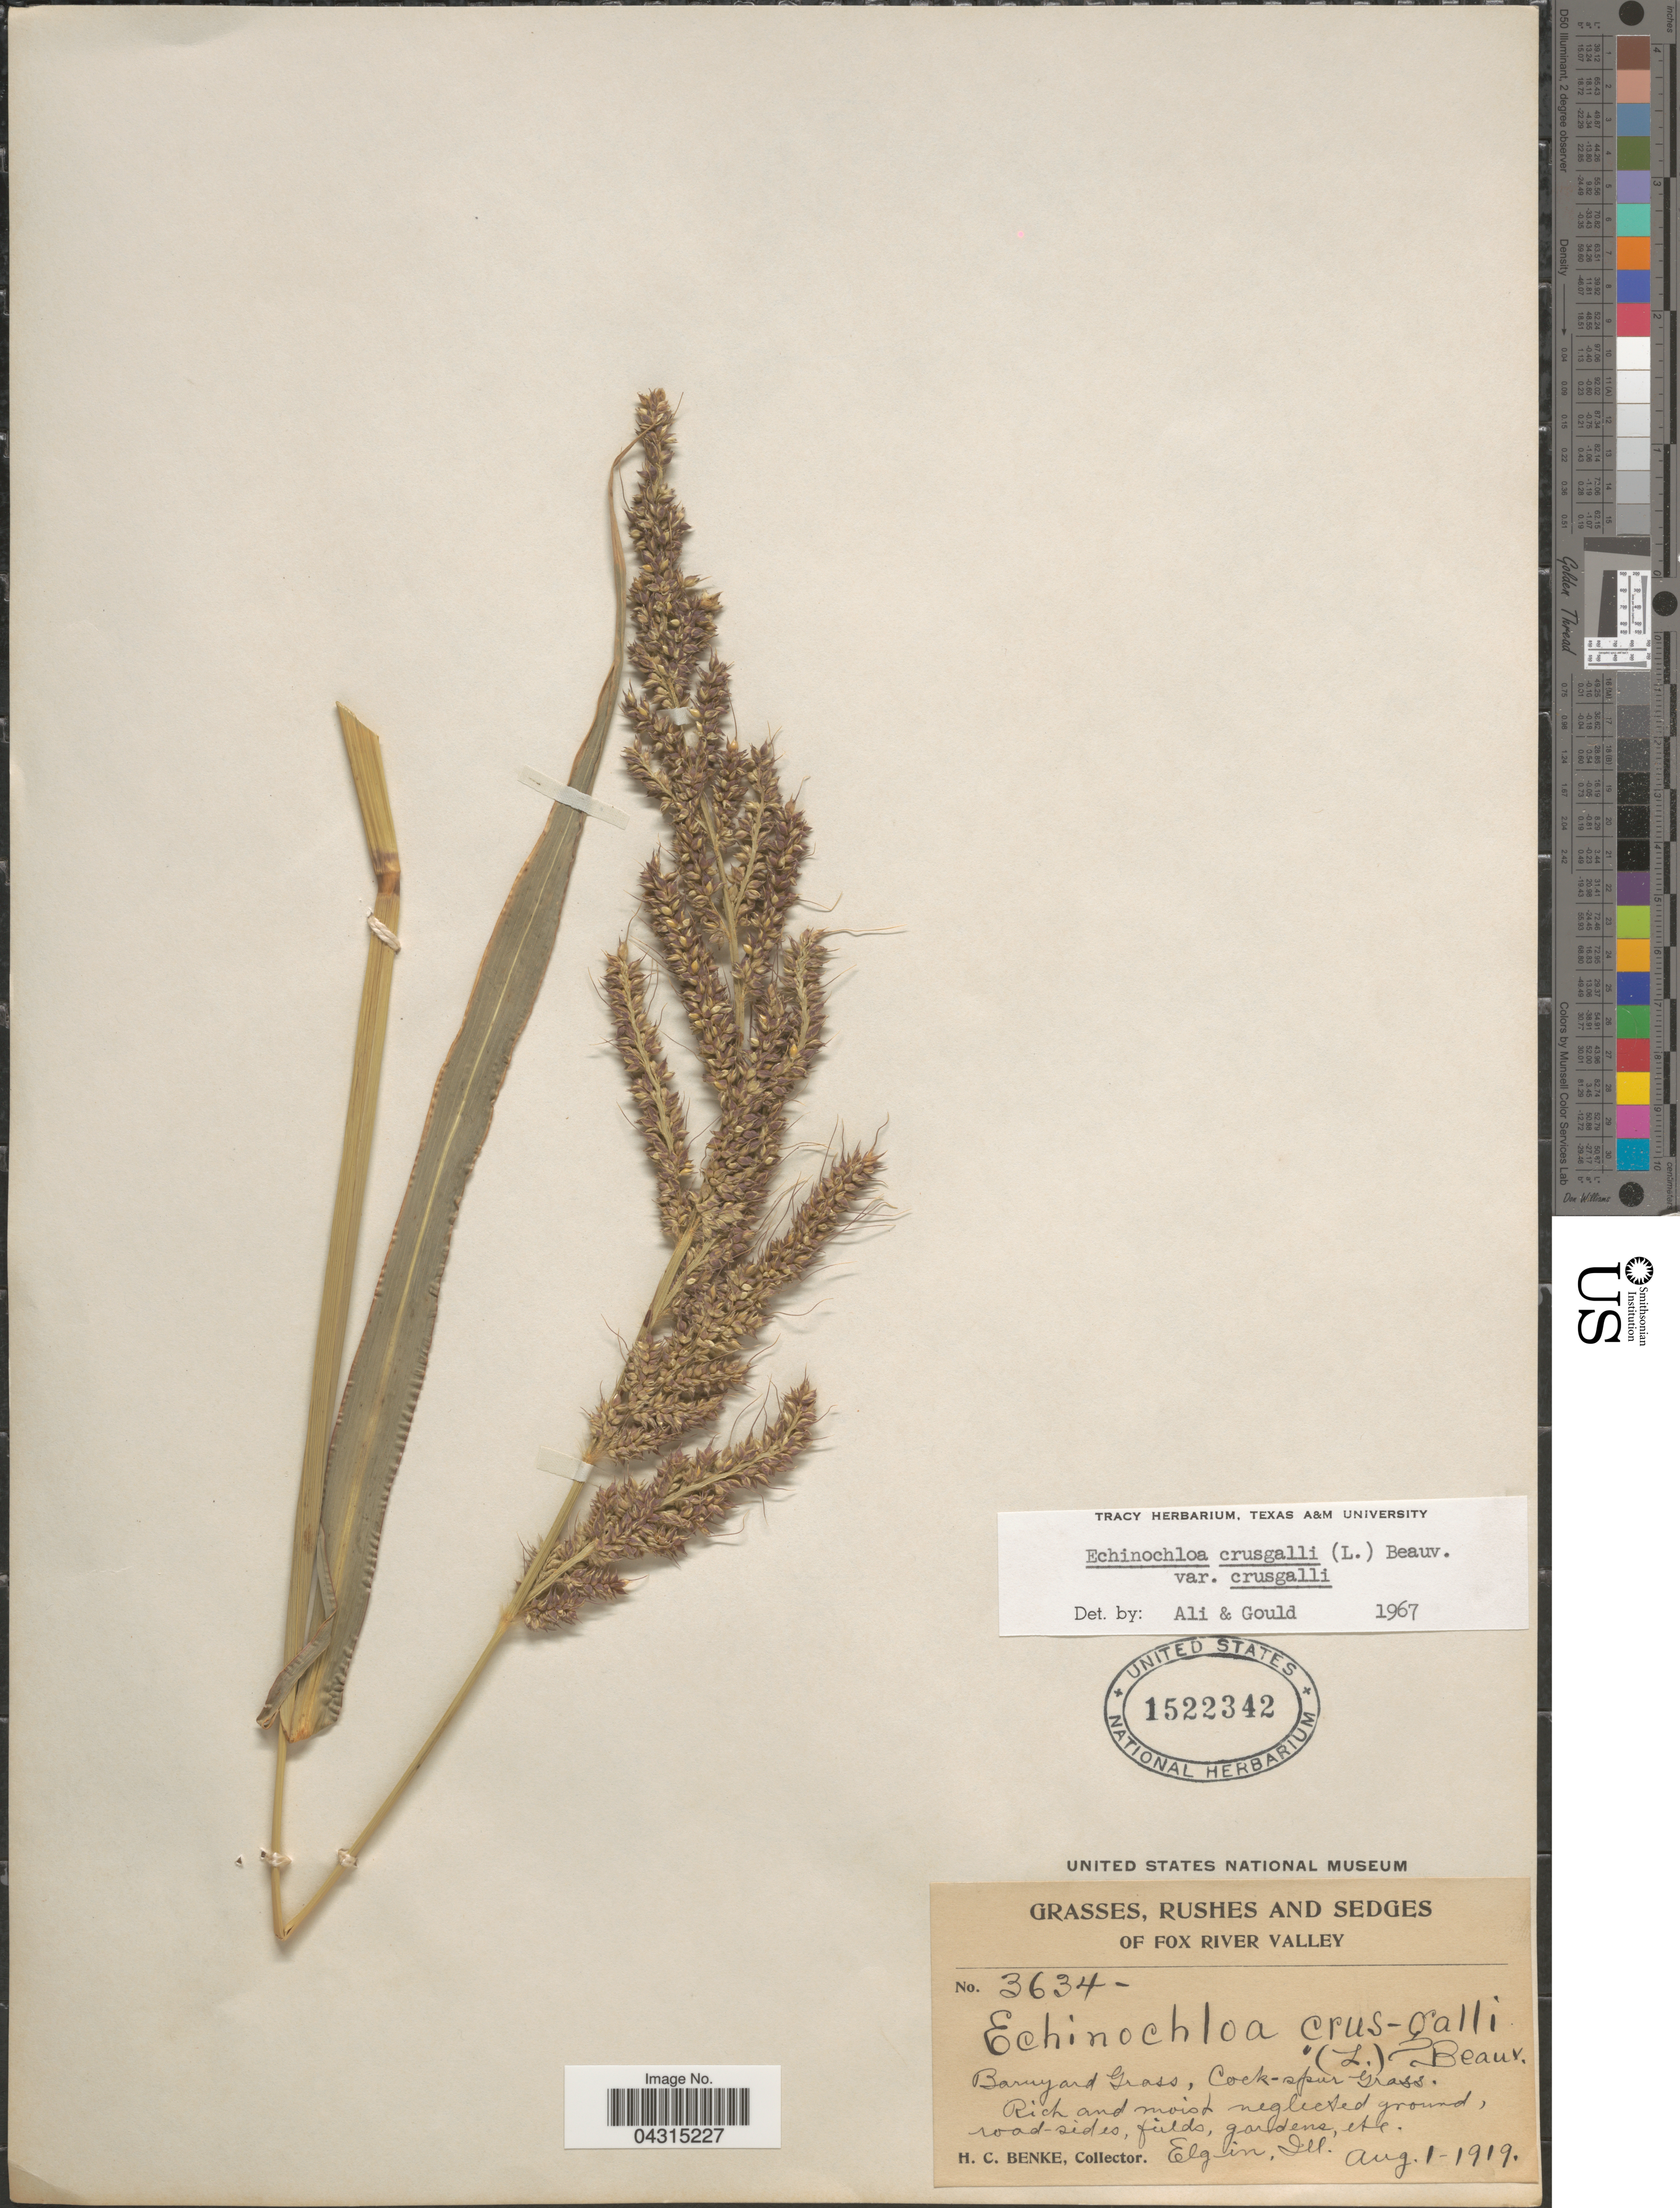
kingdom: Plantae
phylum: Tracheophyta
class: Liliopsida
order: Poales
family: Poaceae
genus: Echinochloa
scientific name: Echinochloa crus-galli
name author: (L.) P. Beauv.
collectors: H. Benke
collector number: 3634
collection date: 1919-08-01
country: United States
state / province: Illinois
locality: Fox River Valley. Barnyard Grass, Cock-spur Grass. Gardens. Elgin.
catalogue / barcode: US 1522342